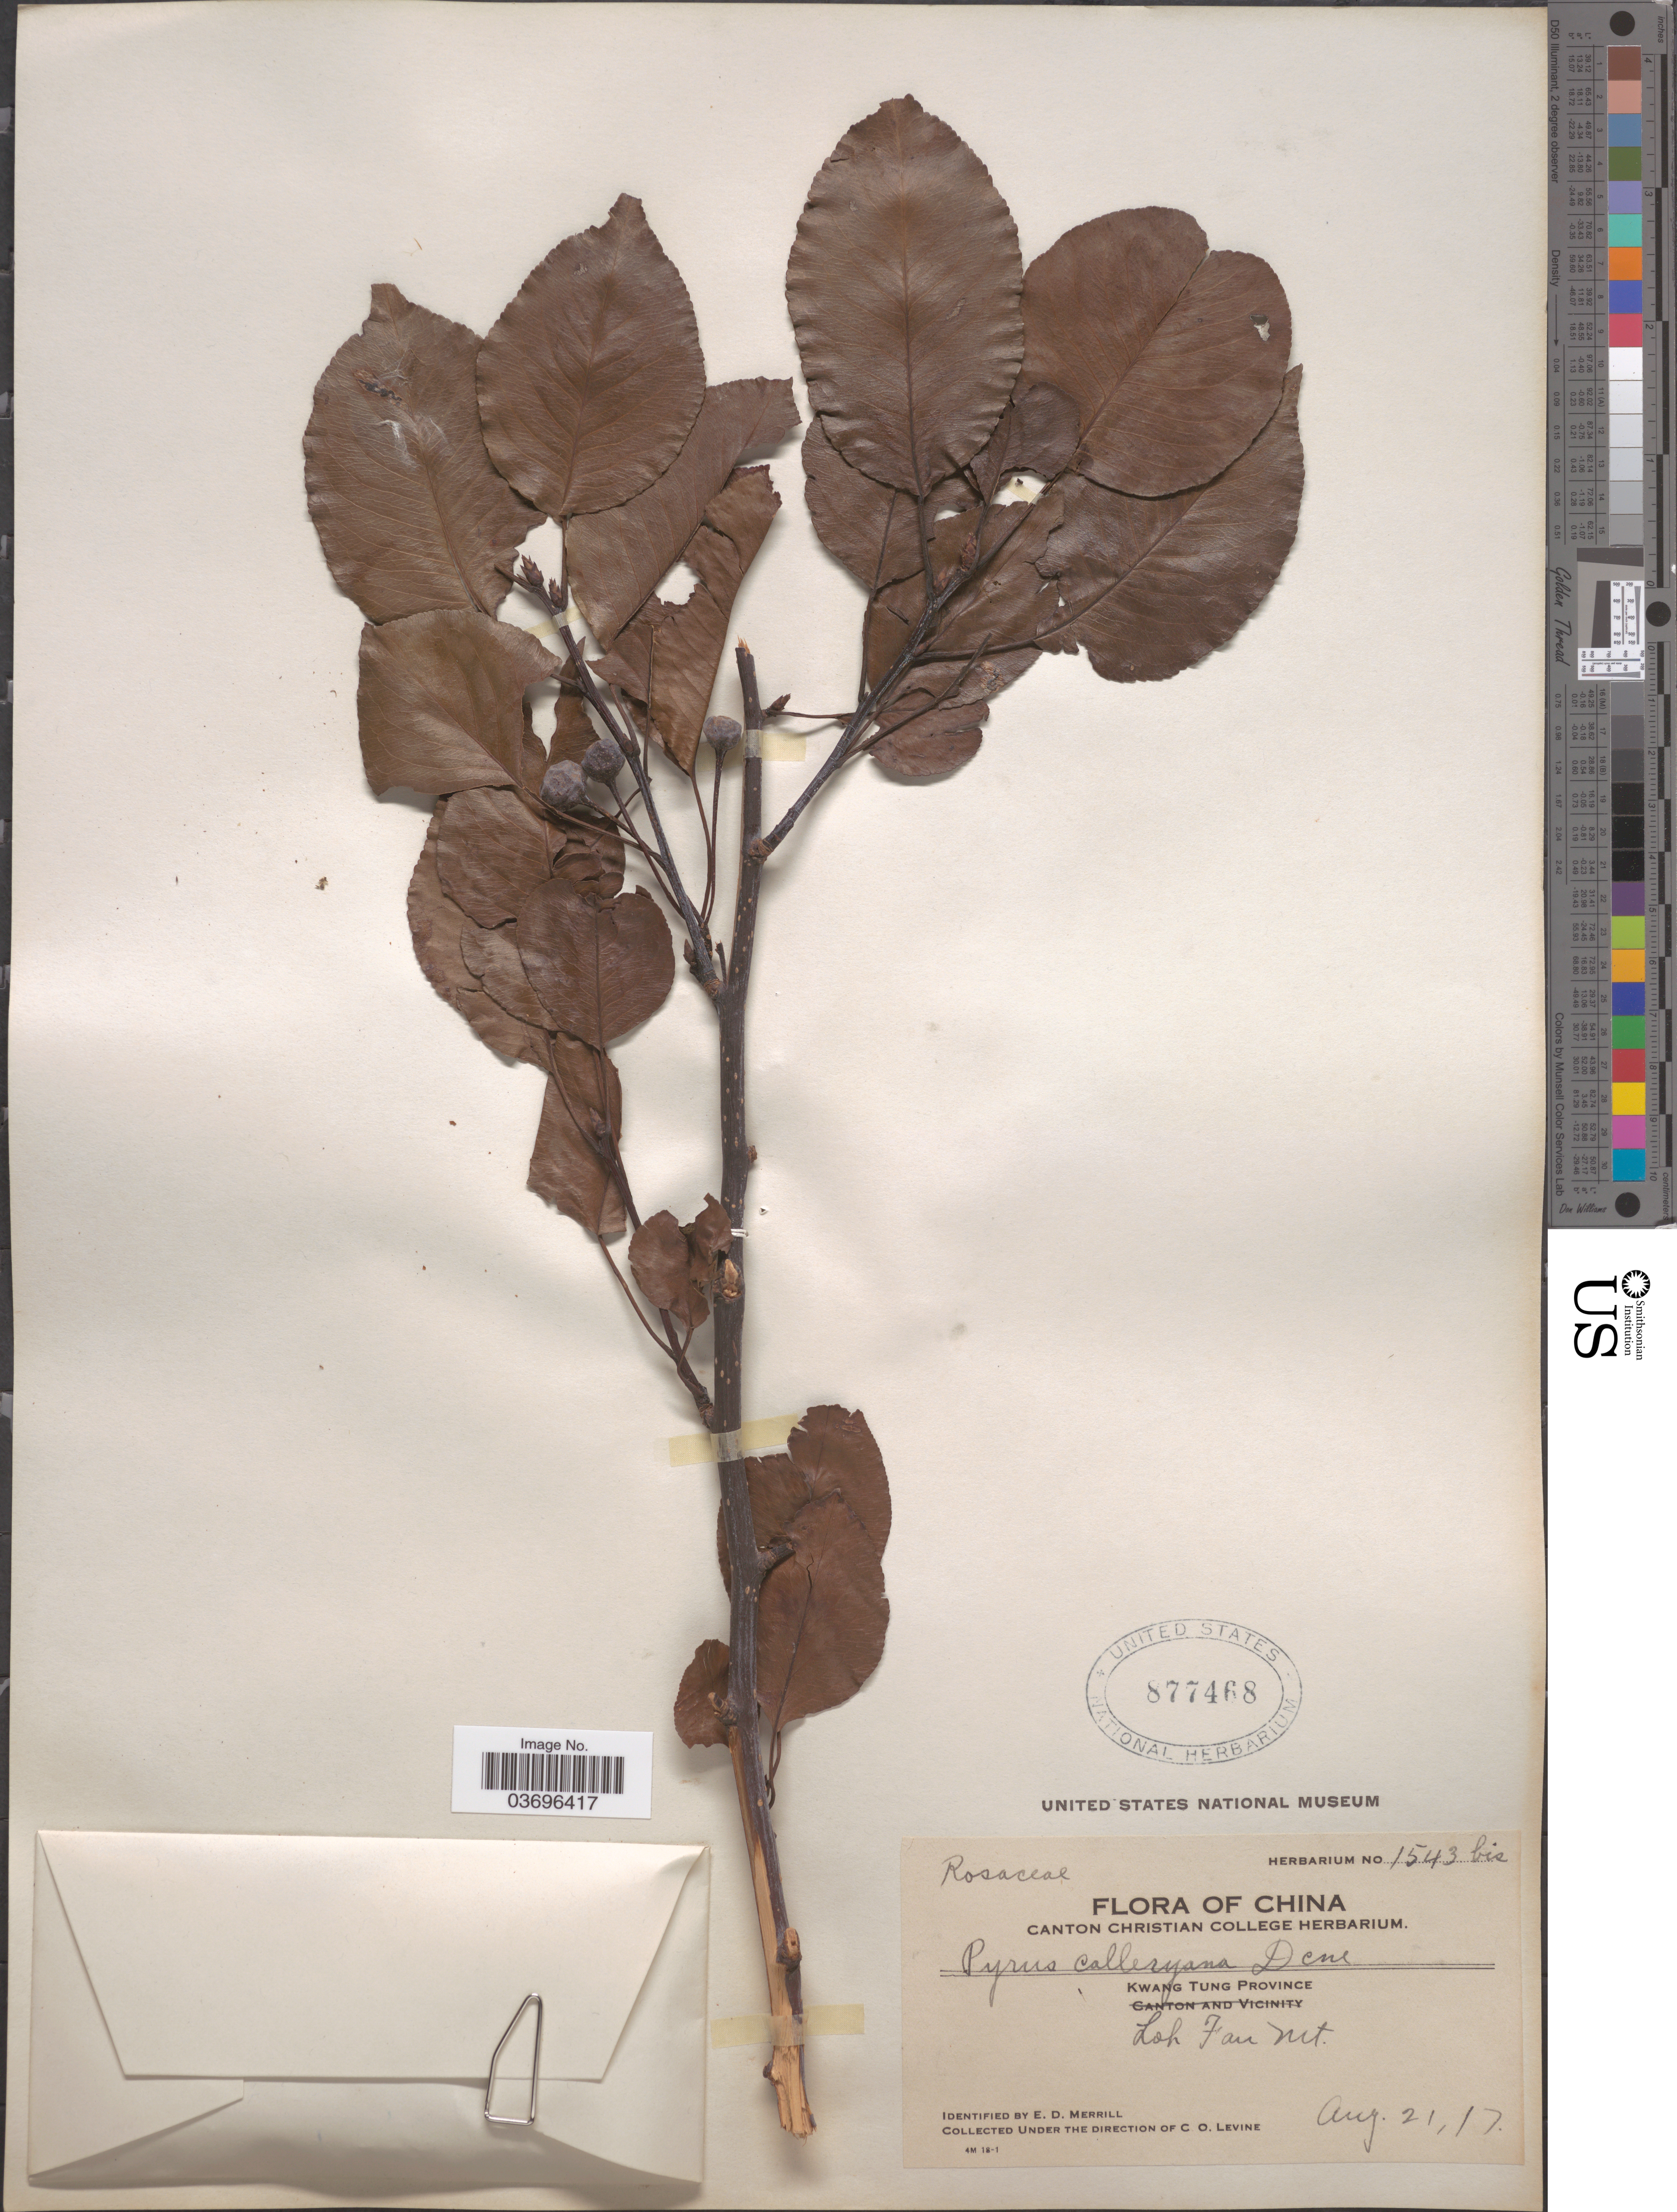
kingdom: Plantae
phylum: Tracheophyta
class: Magnoliopsida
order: Rosales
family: Rosaceae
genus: Pyrus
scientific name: Pyrus calleryana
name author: Decne.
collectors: C. O. Levine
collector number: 1543bis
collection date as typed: Transcribed d/m/y: 21/8/17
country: China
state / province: Guangdong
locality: Kwang Tung Province. Loh Fau Mt.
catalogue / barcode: US 877468